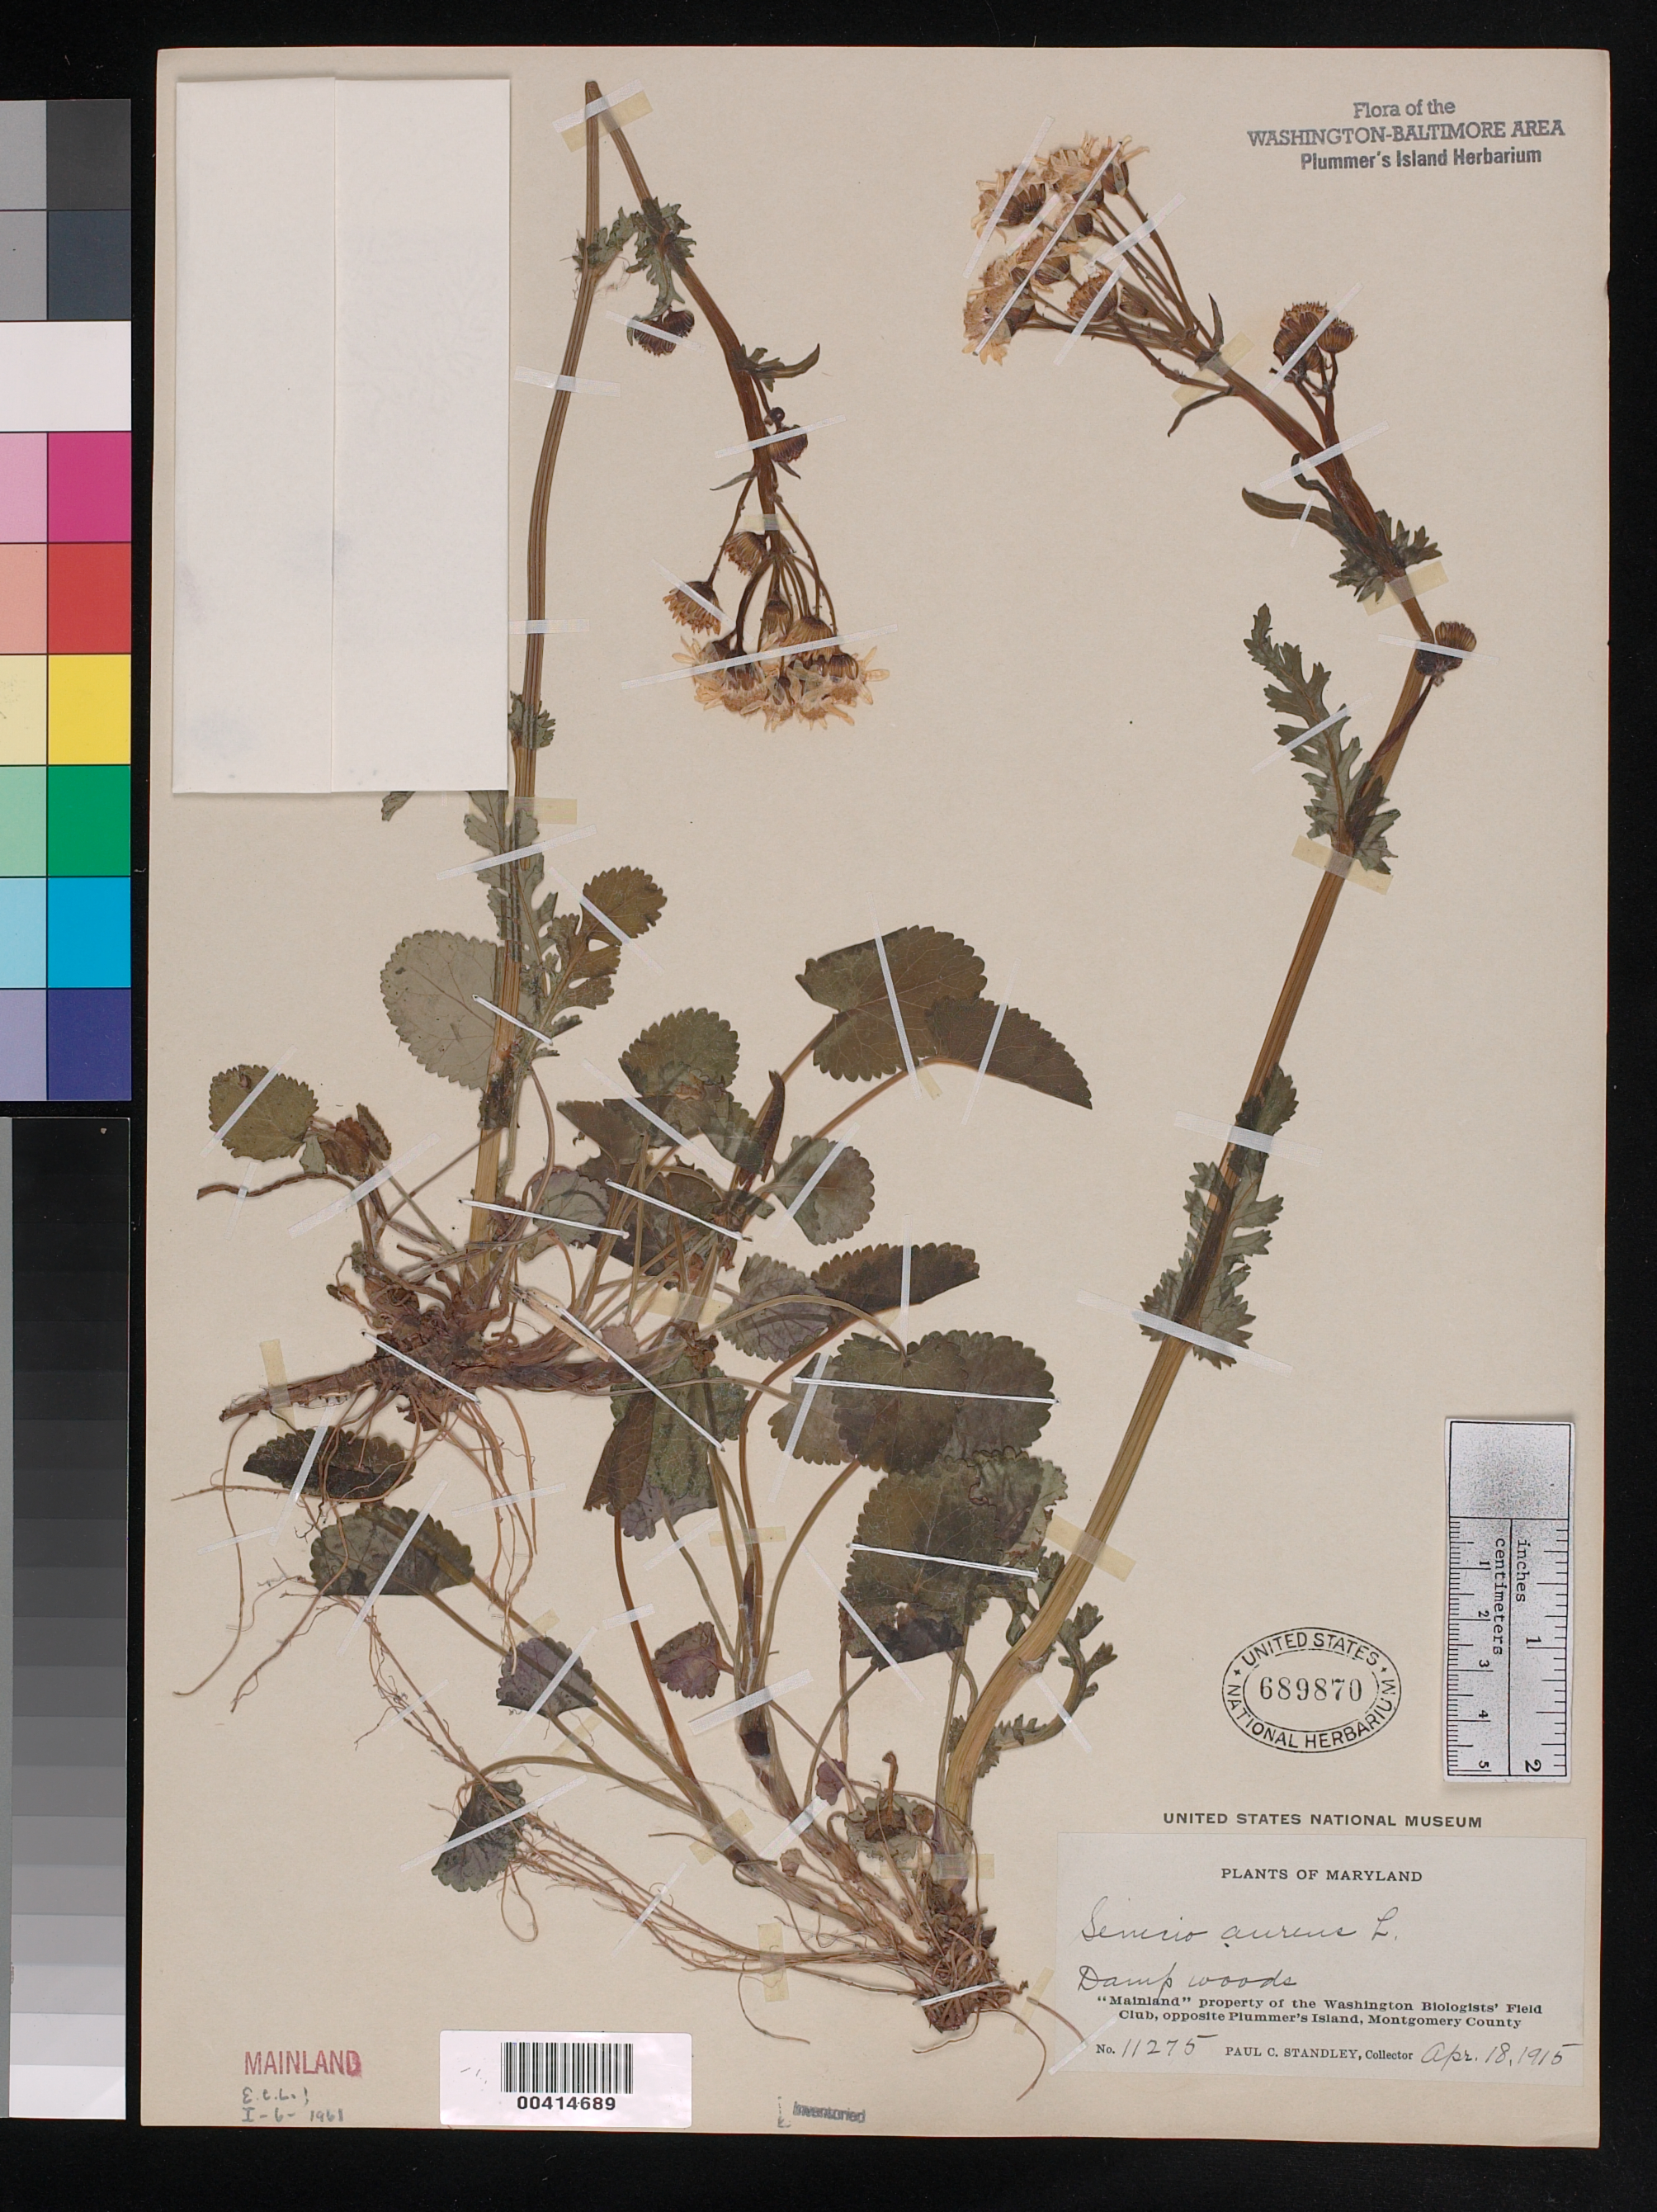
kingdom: Plantae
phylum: Tracheophyta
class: Magnoliopsida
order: Asterales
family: Asteraceae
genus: Packera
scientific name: Packera aurea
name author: (L.) Á. Löve & D. Löve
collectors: P. C. Standley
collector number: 11254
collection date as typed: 18 Apr 1915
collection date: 1915-04-18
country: United States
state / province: Maryland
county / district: Montgomery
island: Plummers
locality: Plummer's Island C. & O. Canal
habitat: Damp woods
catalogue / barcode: US 689870